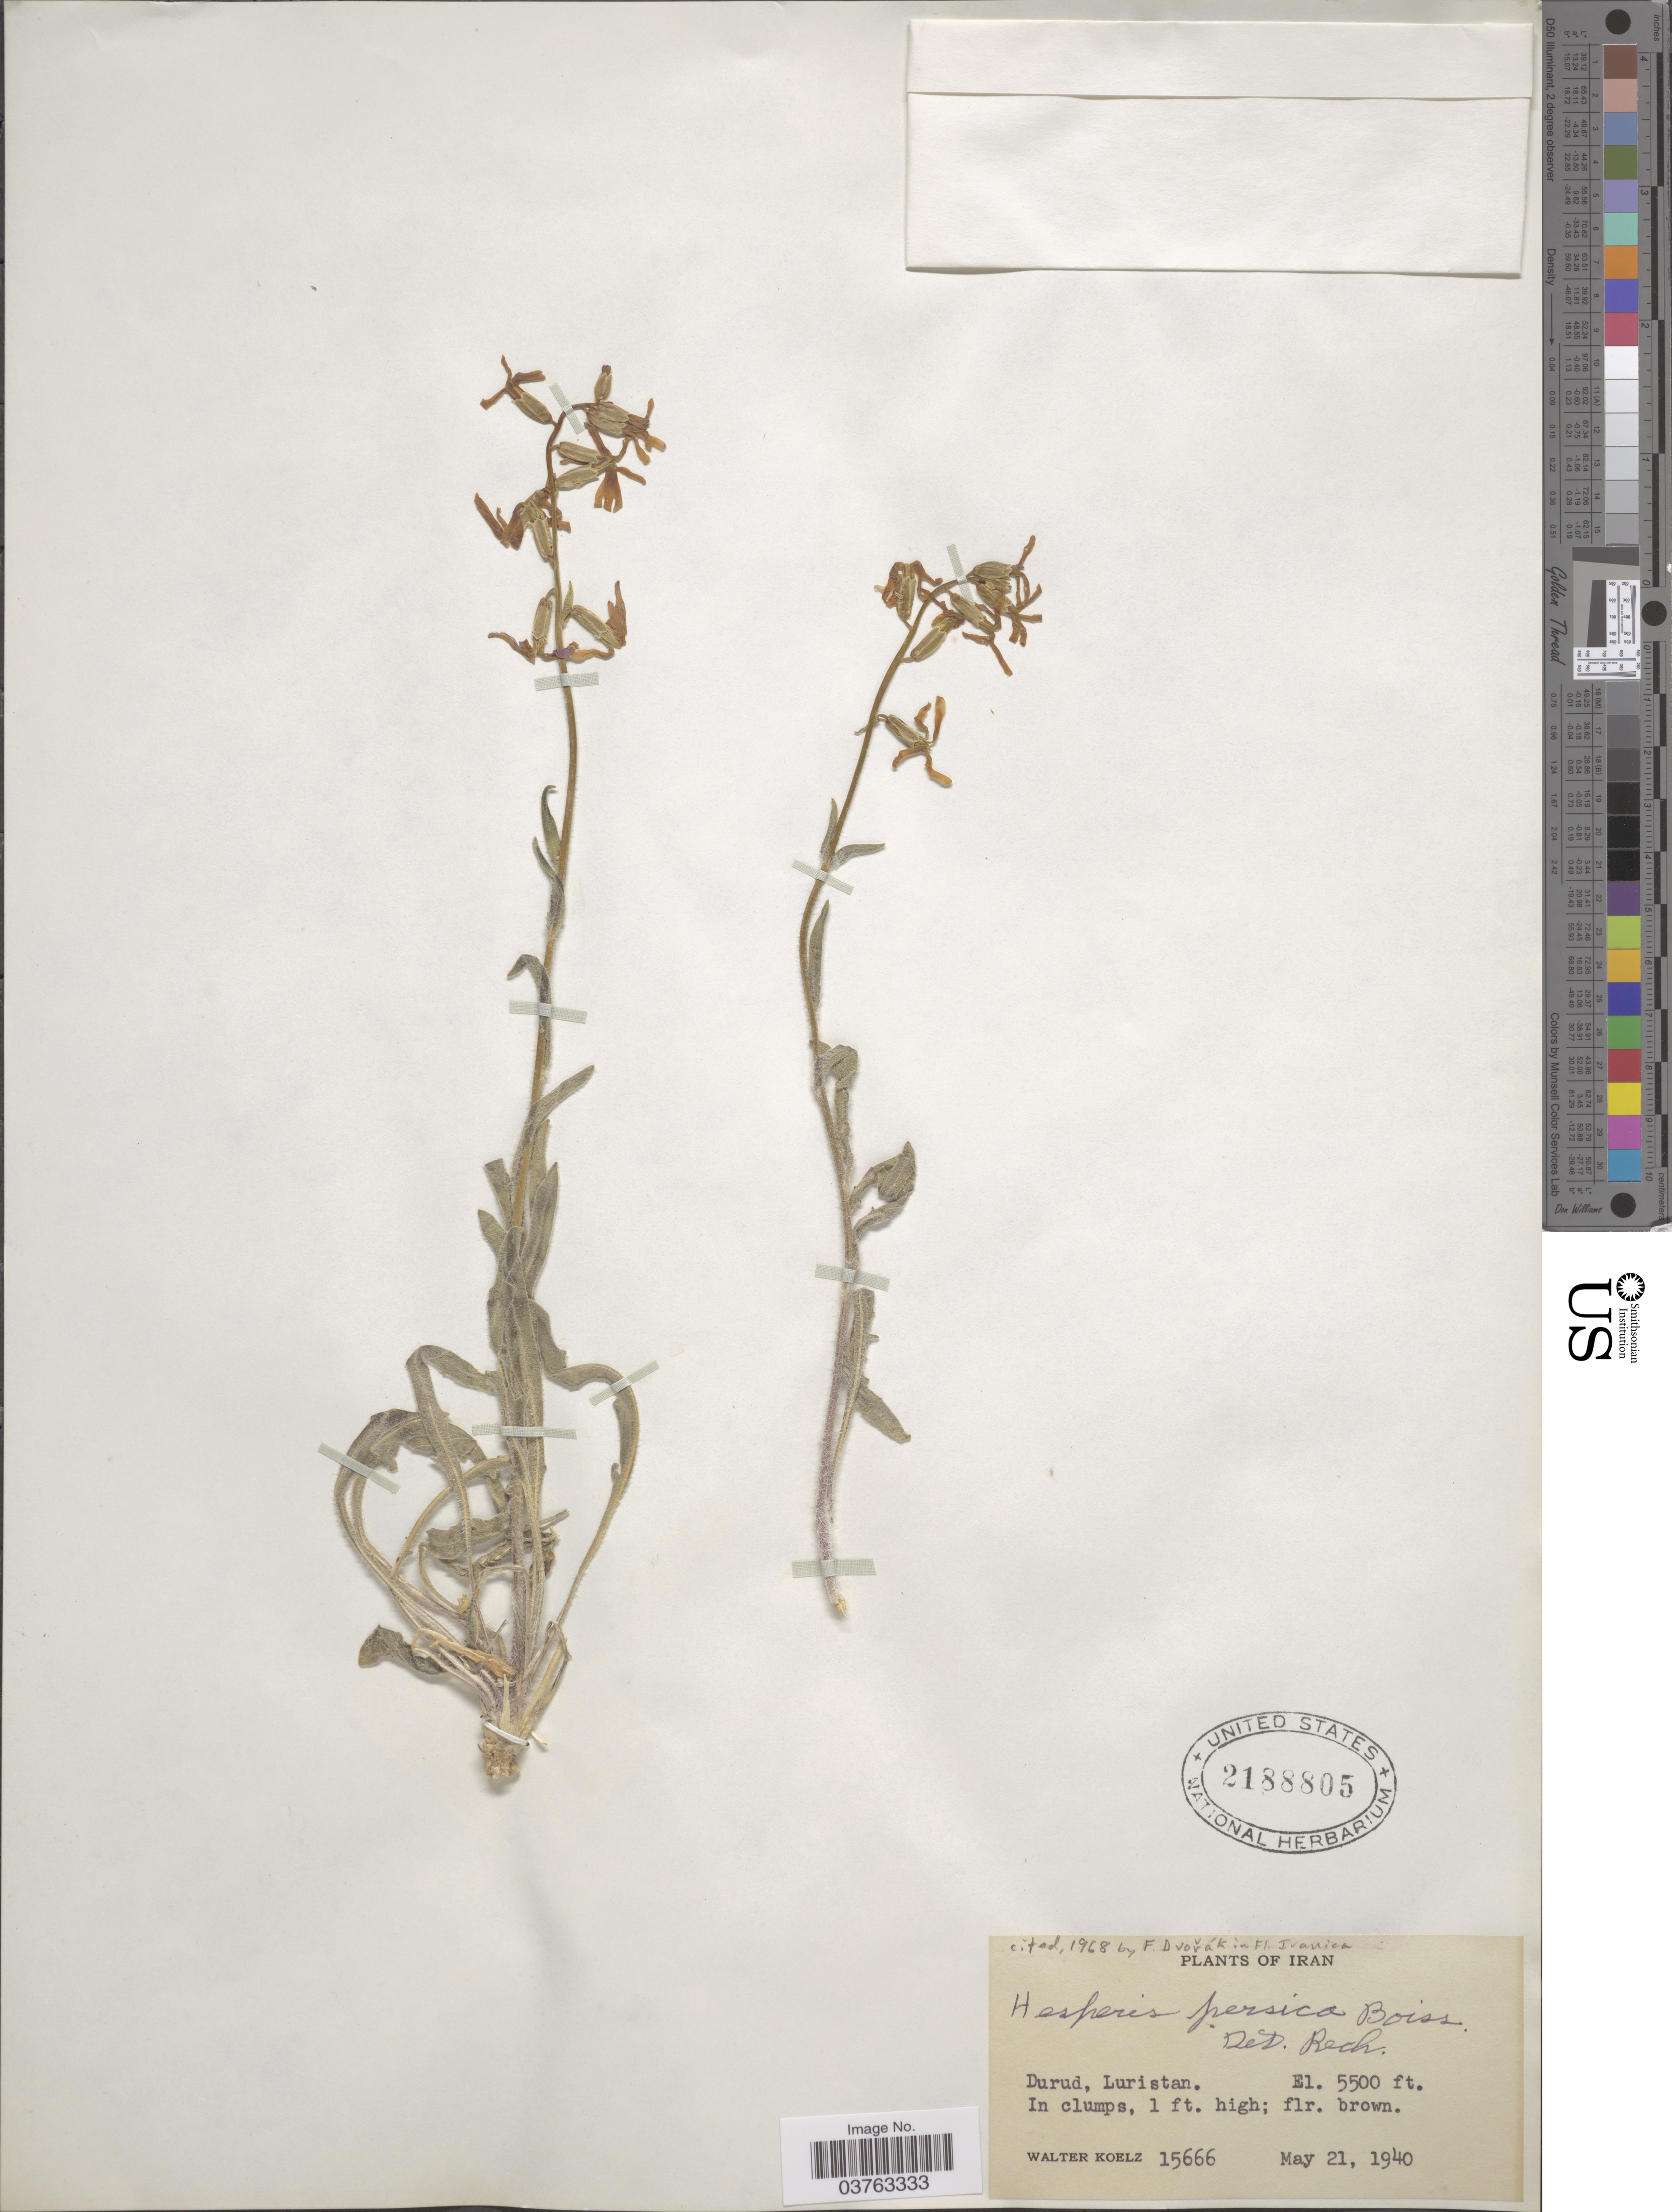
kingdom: Plantae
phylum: Tracheophyta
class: Magnoliopsida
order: Brassicales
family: Brassicaceae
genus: Hesperis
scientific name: Hesperis persica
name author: Boiss.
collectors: W. N. Koelz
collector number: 15666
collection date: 1940-05-21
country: Iran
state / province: Lorestan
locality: Durud, Luristan.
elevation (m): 1676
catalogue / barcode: US 2188805